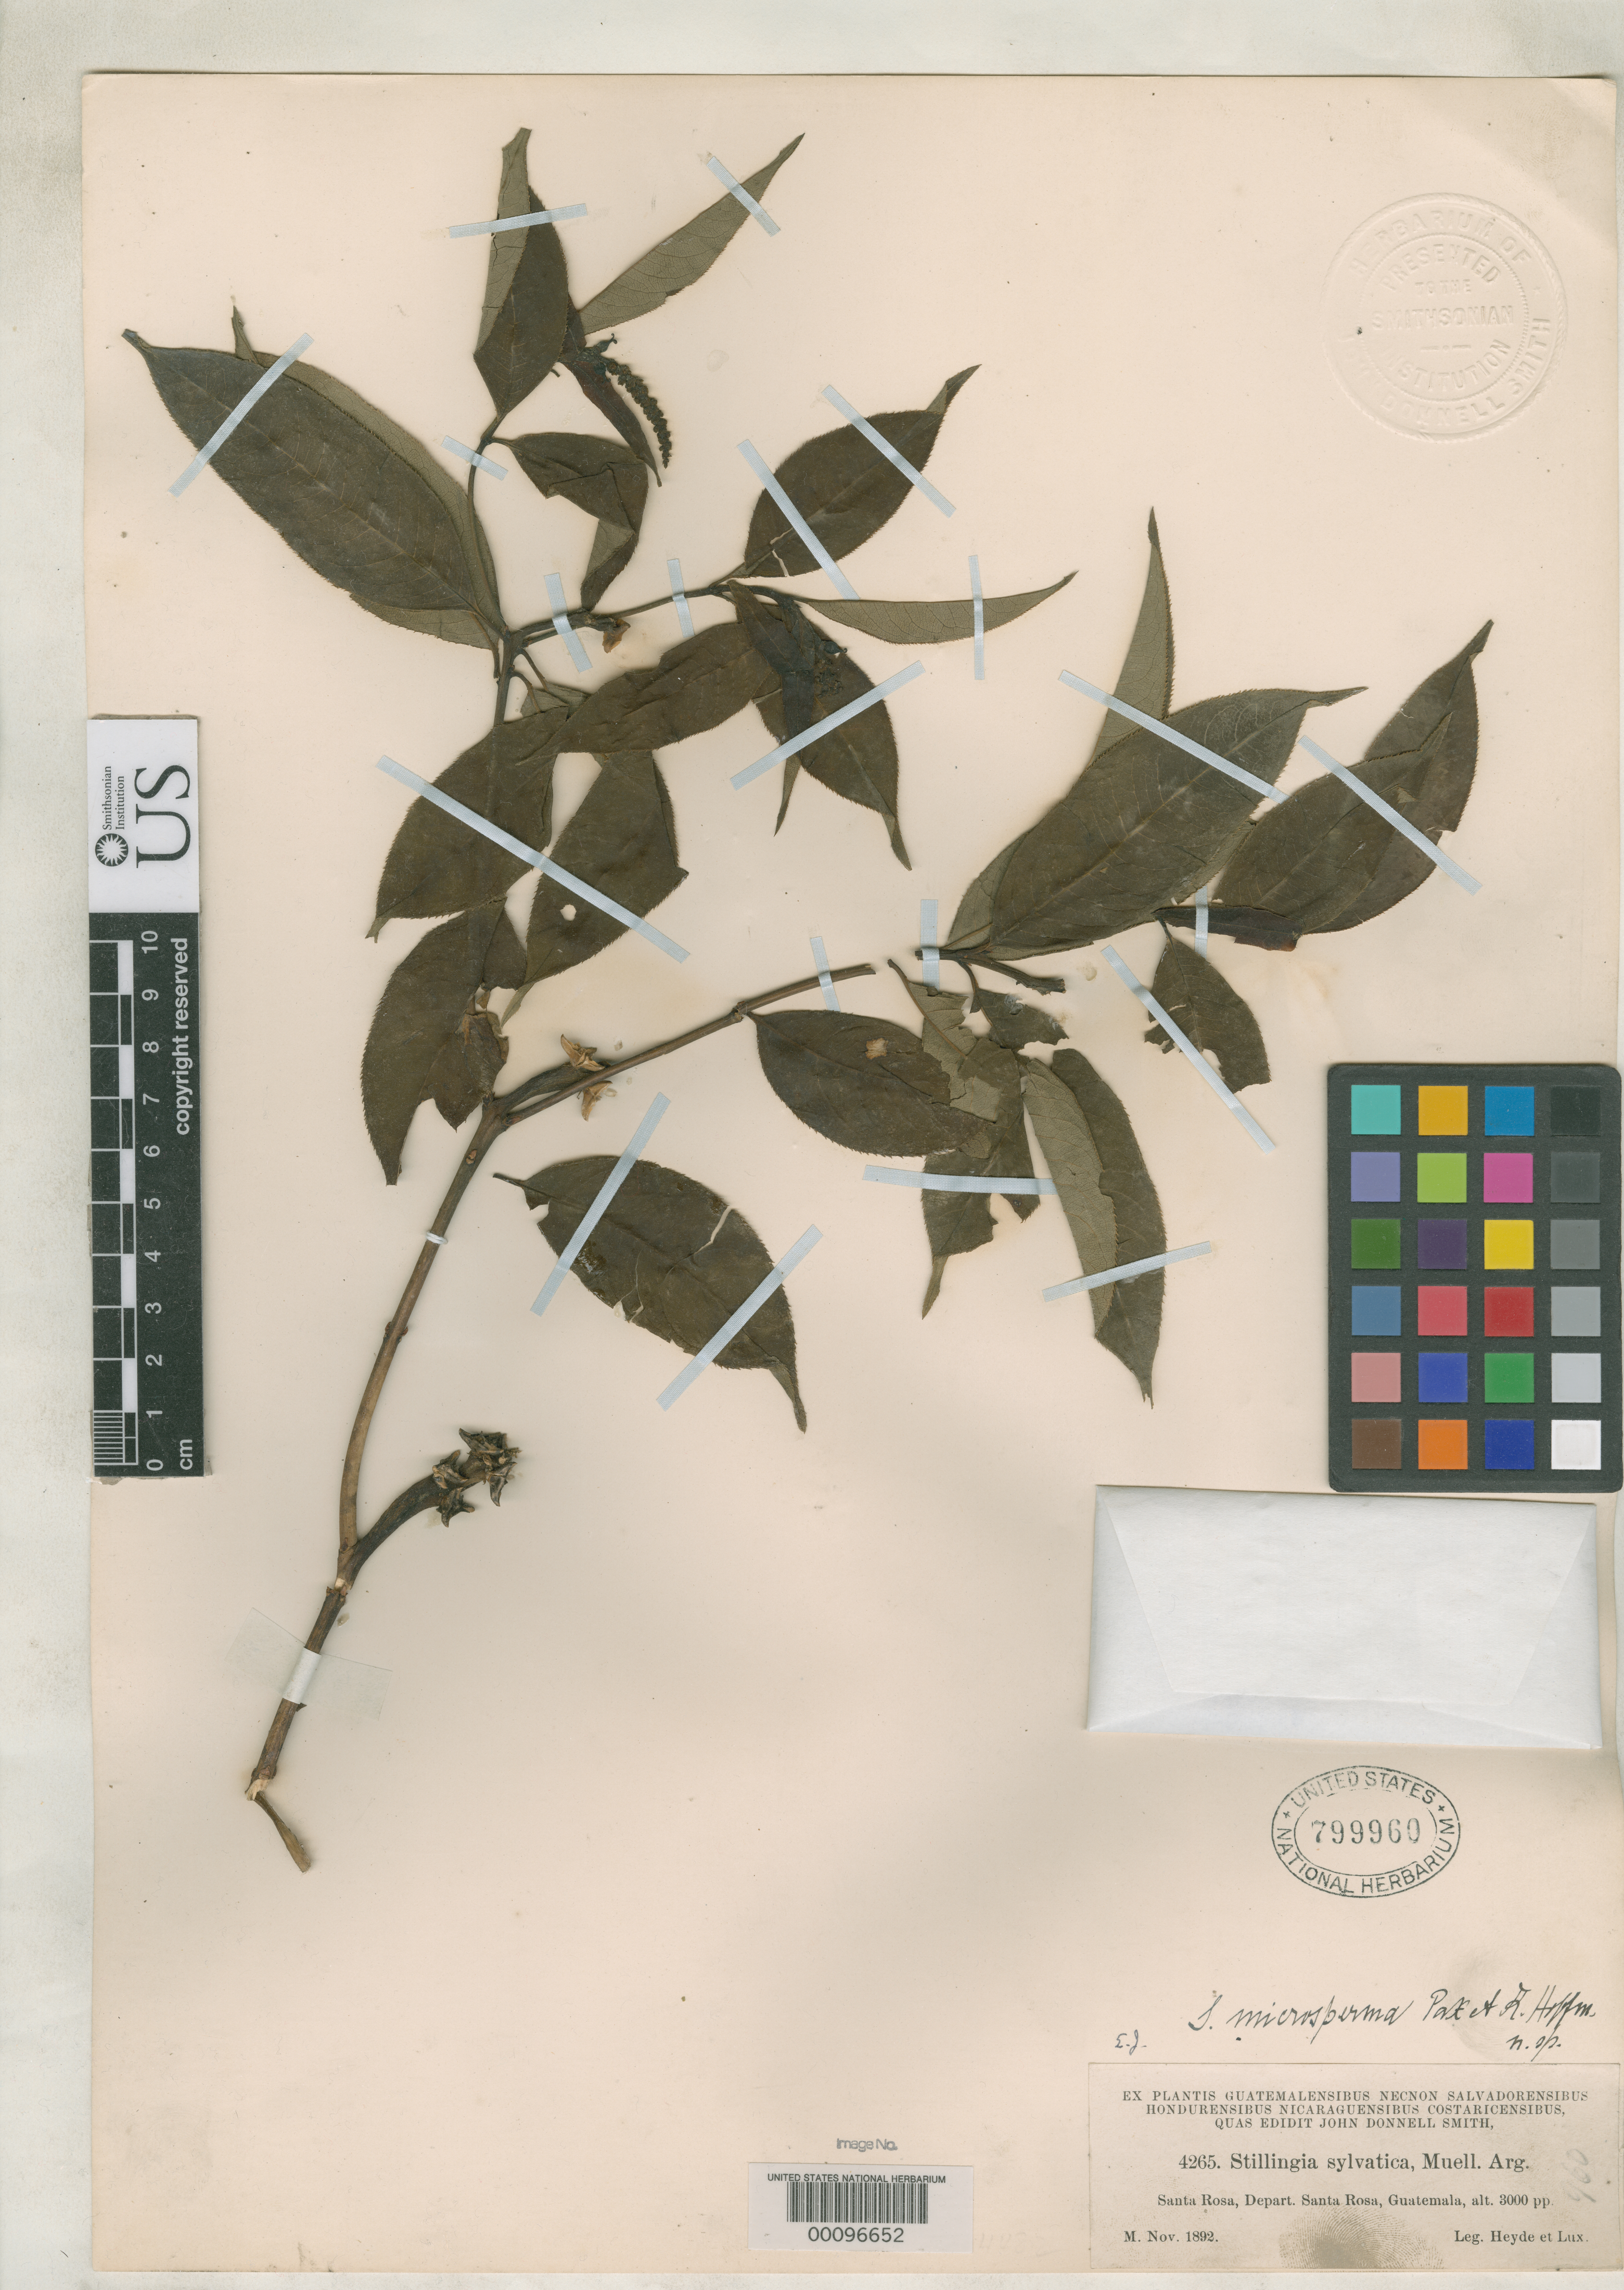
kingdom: Plantae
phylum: Tracheophyta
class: Magnoliopsida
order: Malpighiales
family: Euphorbiaceae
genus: Stillingia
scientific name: Stillingia microsperma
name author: Pax & K. Hoffm. in Engl.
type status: Isotype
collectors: E. T. Heyde & E. Lux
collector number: J.D.S. 4265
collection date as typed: Nov 1892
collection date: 1892-11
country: Guatemala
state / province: Santa Rosa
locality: Santa Rosa.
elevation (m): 1000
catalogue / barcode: US 799960